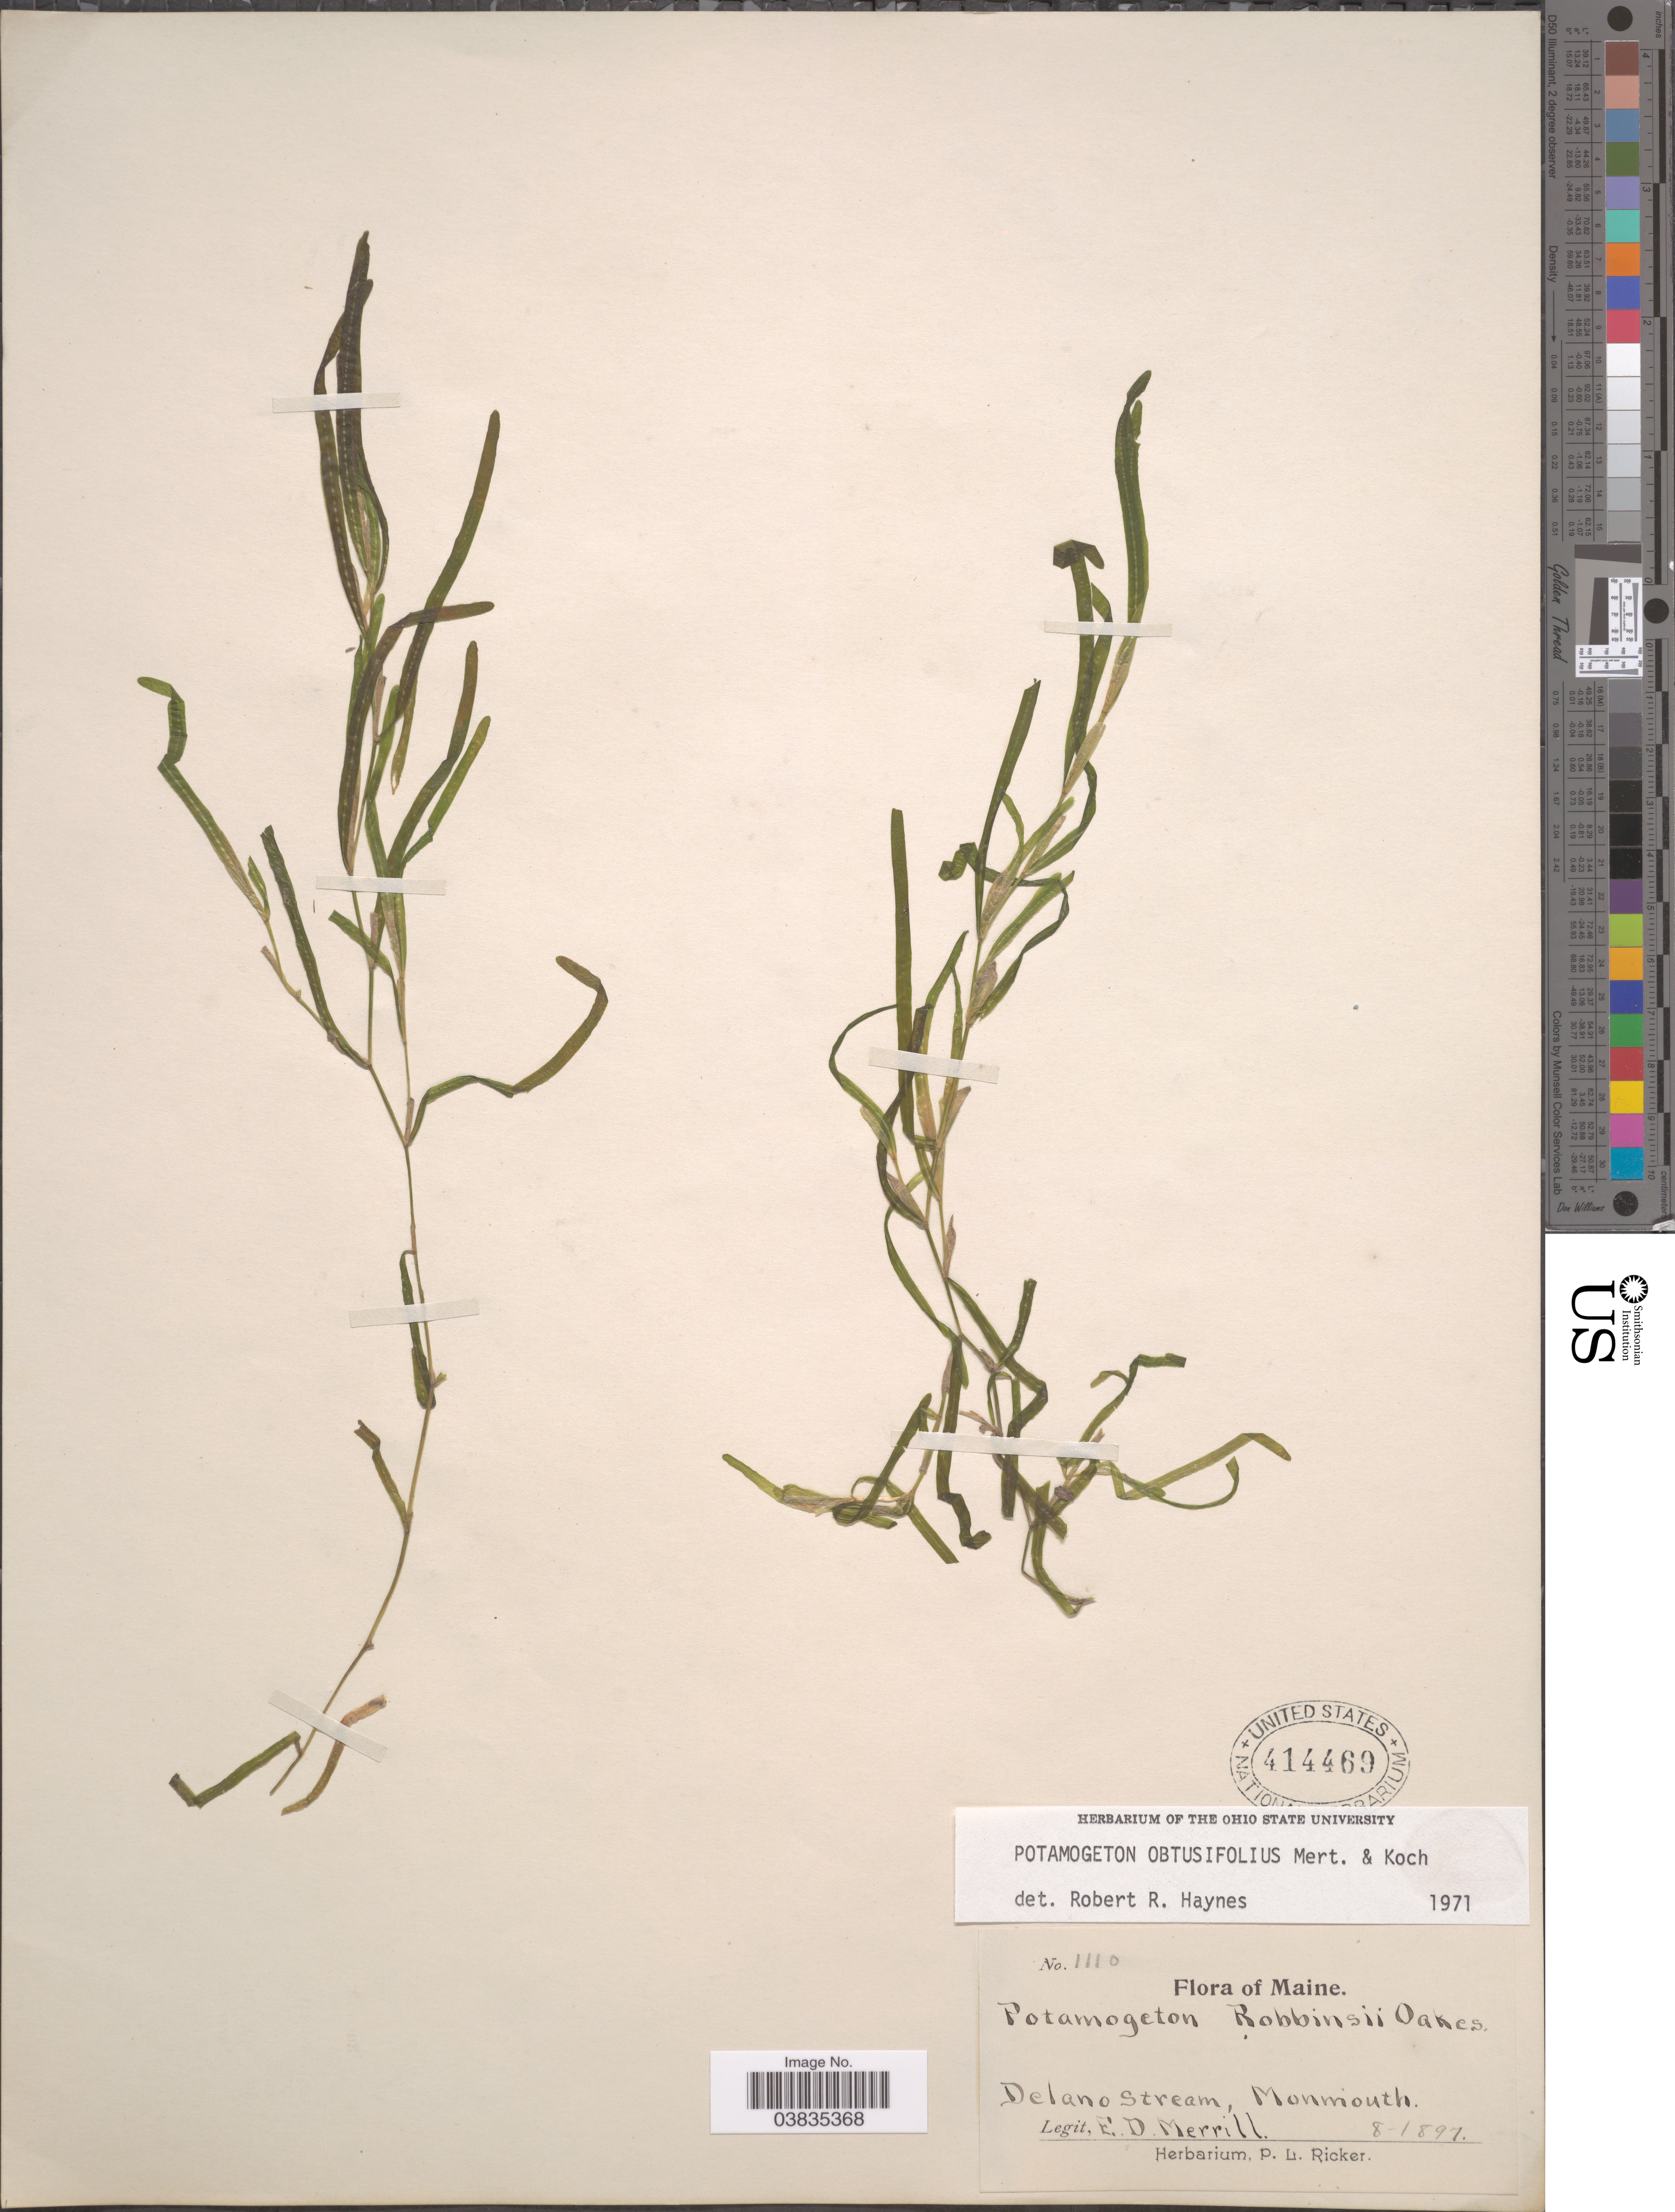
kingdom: Plantae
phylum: Tracheophyta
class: Liliopsida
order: Alismatales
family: Potamogetonaceae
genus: Potamogeton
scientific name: Potamogeton obtusifolius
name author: Mert. & W.D.J. Koch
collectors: E. D. Merrill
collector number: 1110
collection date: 1897-08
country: United States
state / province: Maine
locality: Delano stream, Monmouth.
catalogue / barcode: US 414469